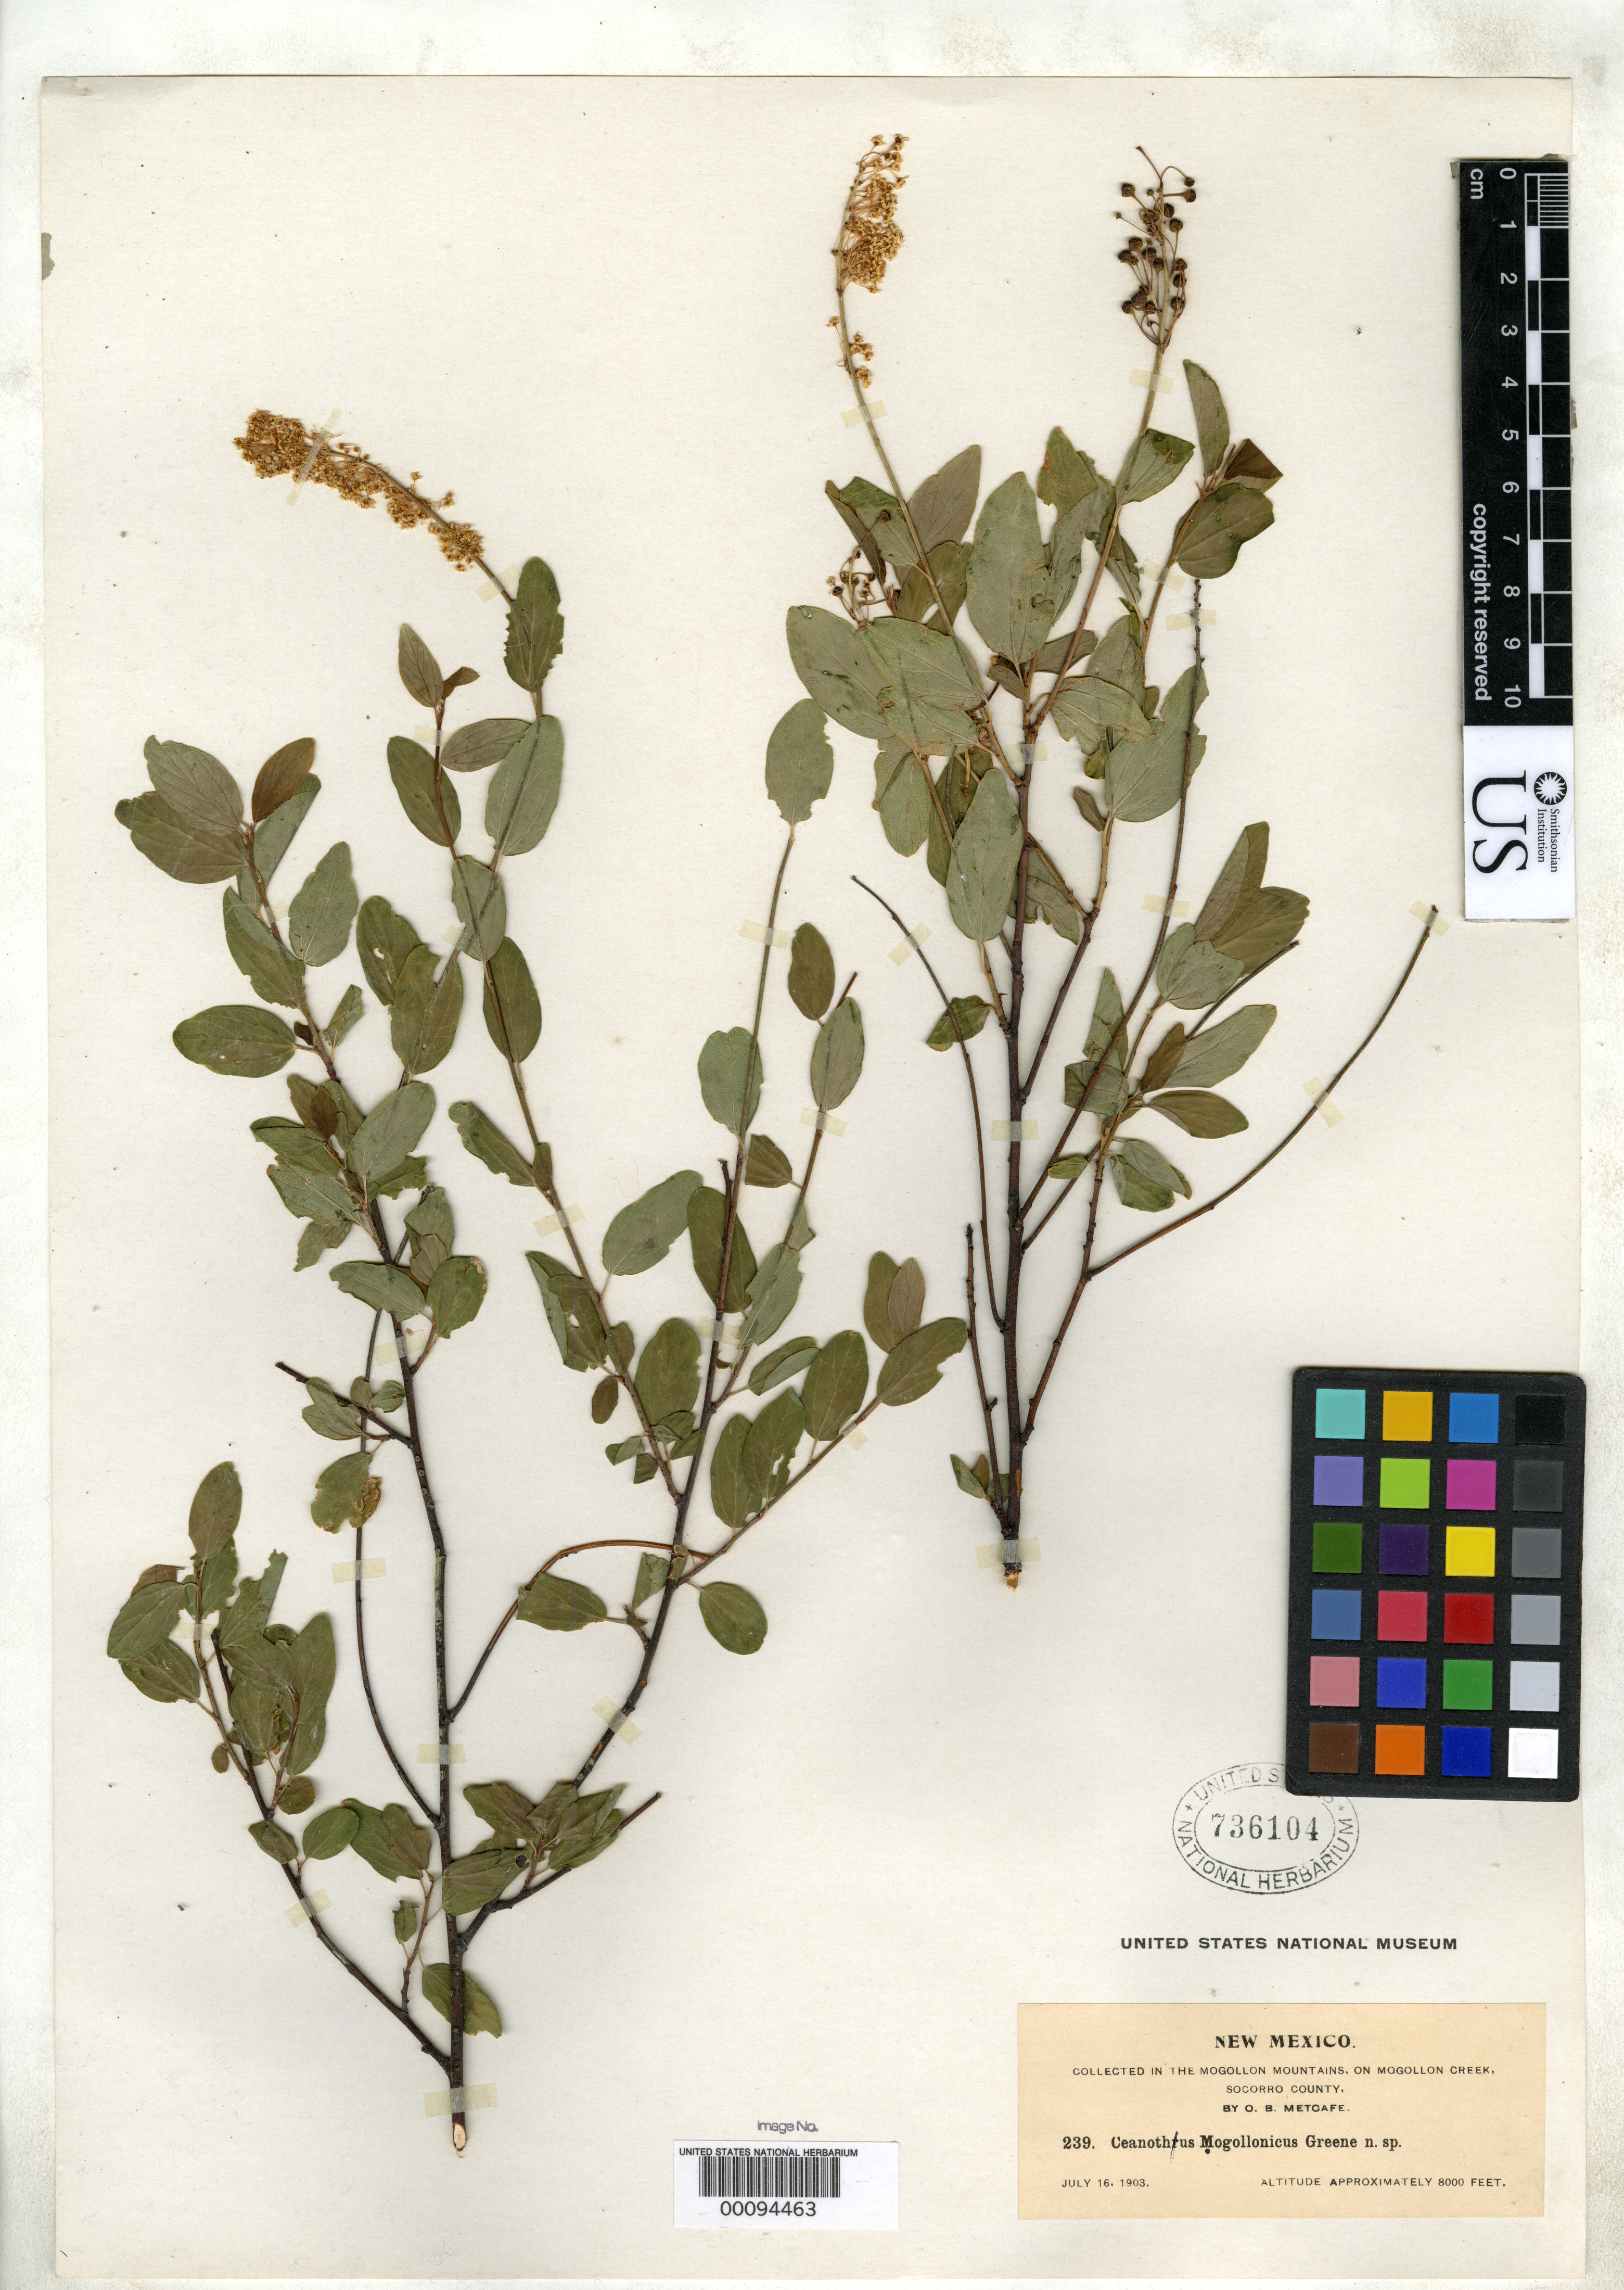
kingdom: Plantae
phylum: Tracheophyta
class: Magnoliopsida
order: Rosales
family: Rhamnaceae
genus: Ceanothus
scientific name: Ceanothus mogollonicus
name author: Greene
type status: Isotype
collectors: O. B. Metcalfe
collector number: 239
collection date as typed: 16 Jun 1903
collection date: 1903-06-16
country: United States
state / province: New Mexico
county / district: Socorro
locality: Mogollon Mountains.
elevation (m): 30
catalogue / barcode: US 736104